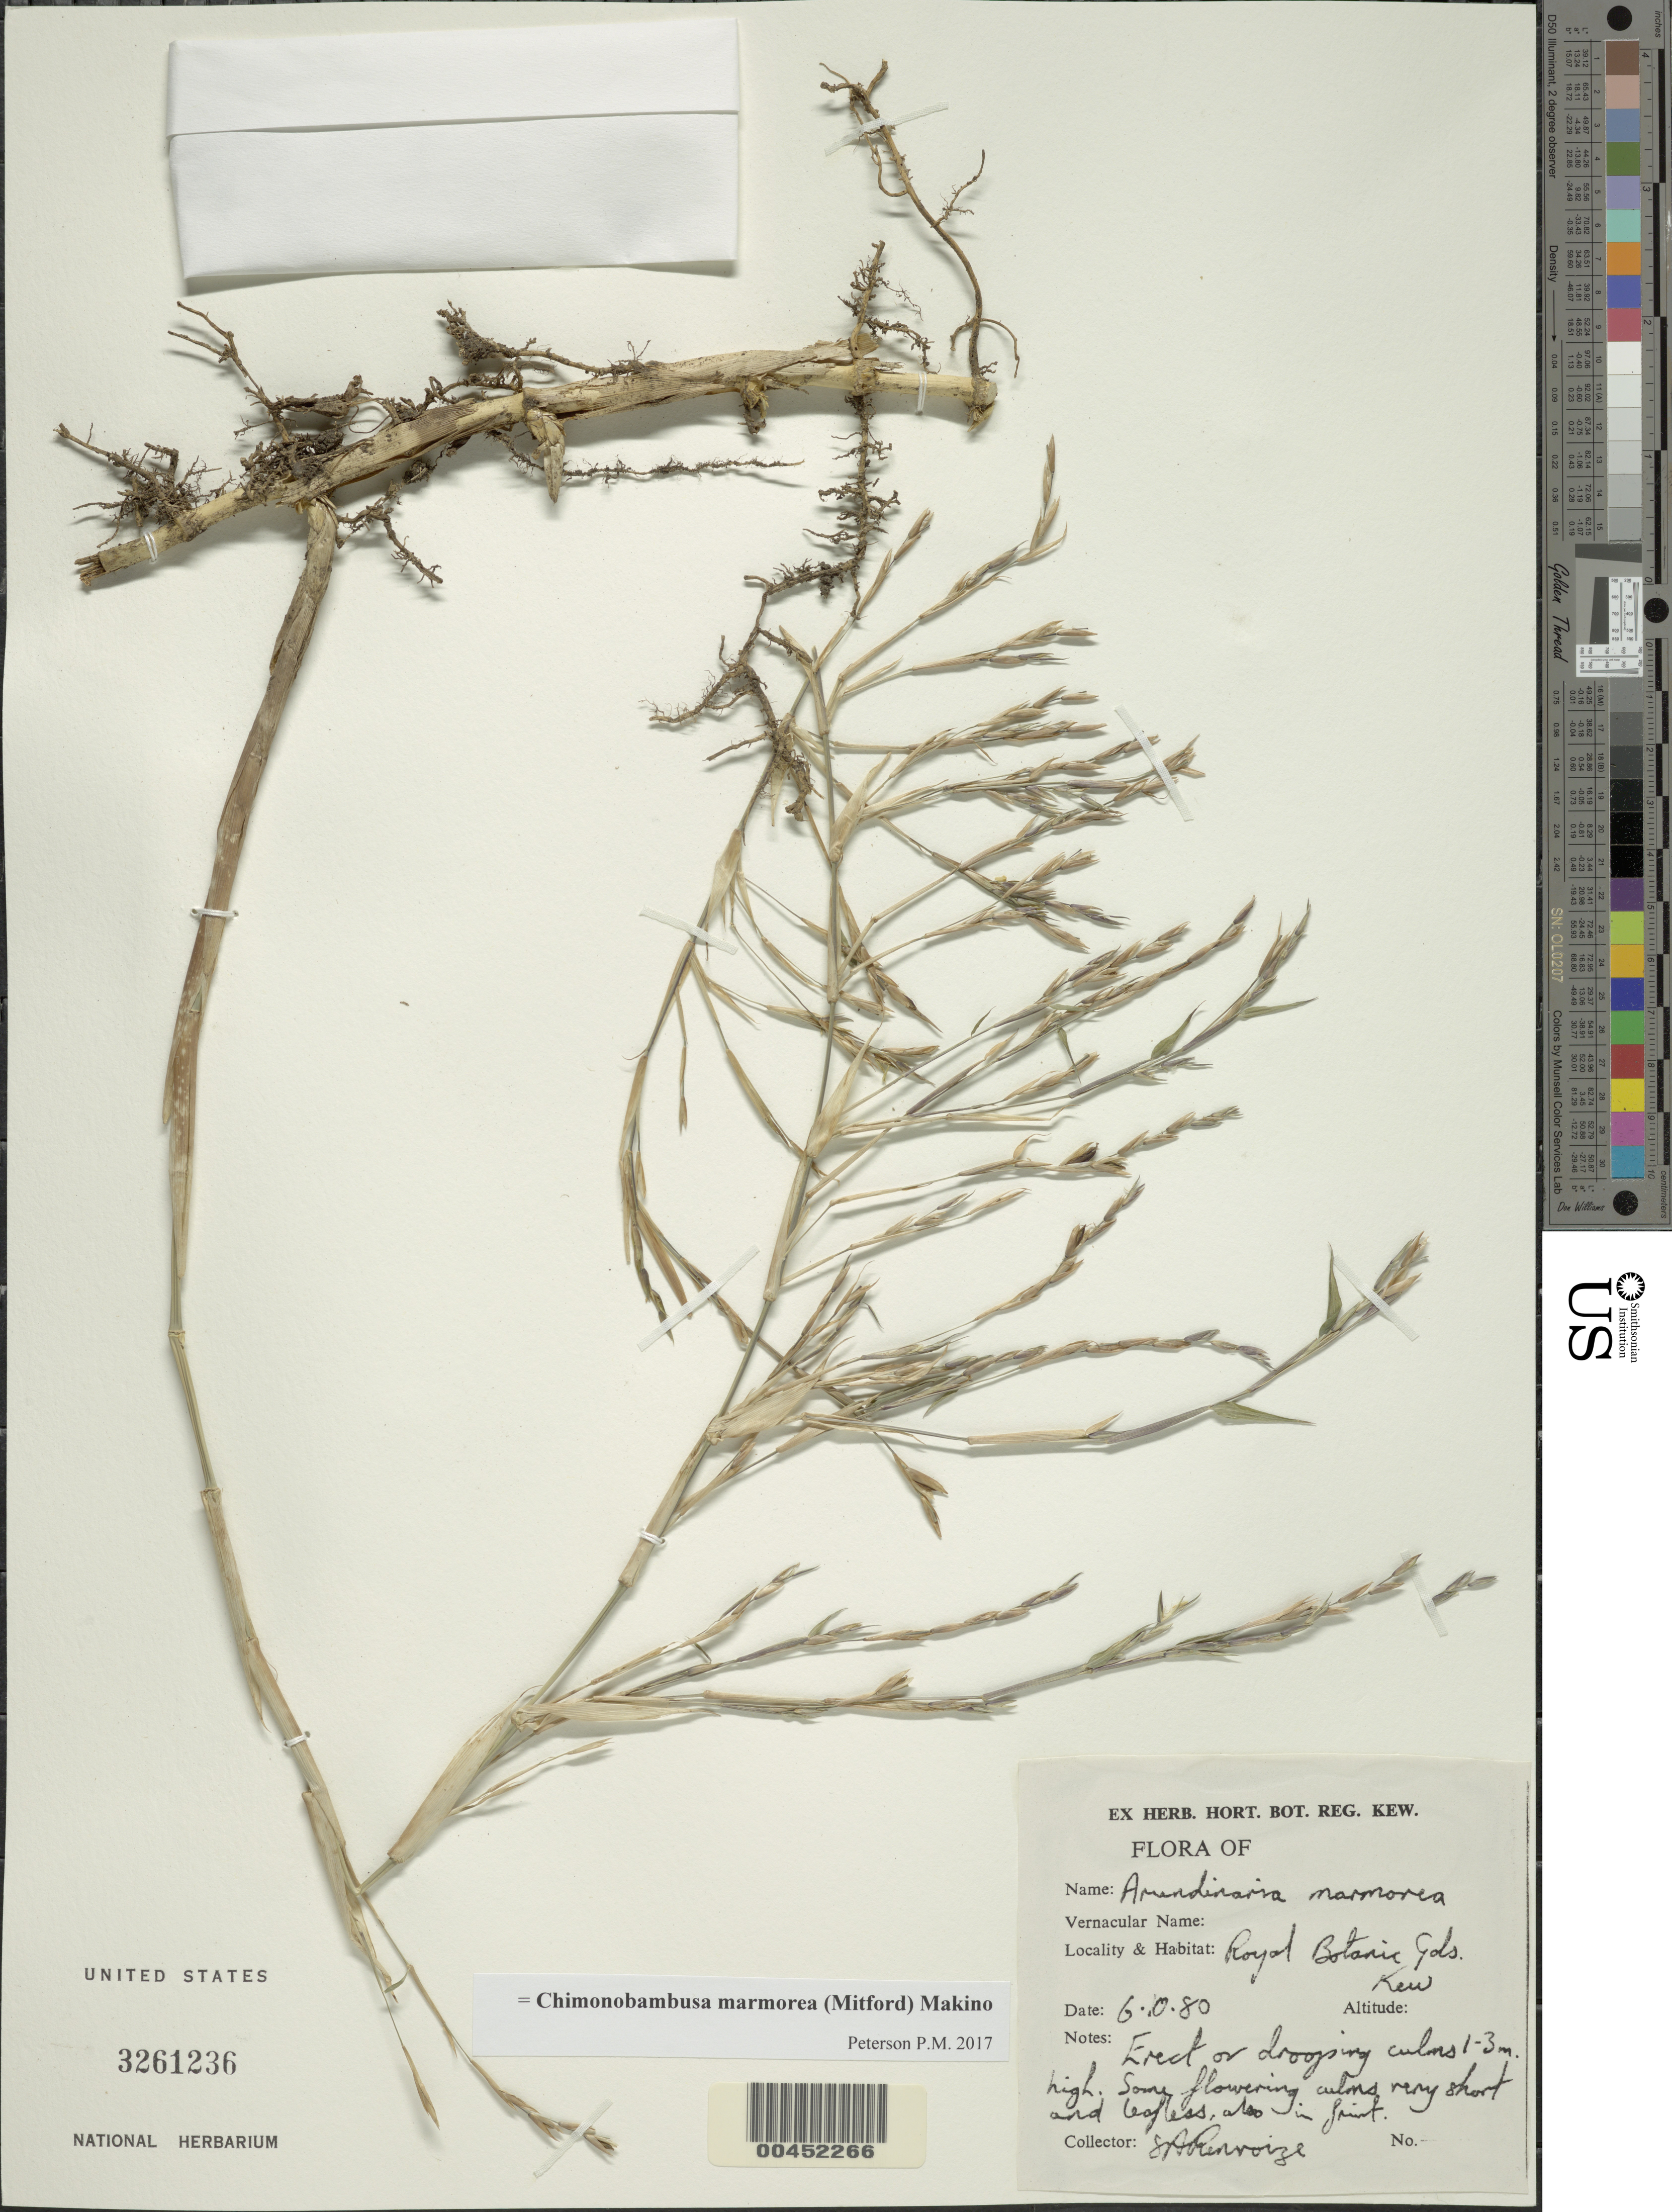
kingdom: Plantae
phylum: Tracheophyta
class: Liliopsida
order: Poales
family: Poaceae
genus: Chimonobambusa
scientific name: Chimonobambusa marmorea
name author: Makino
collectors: S. A. Renvoize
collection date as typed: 06 Oct 1980 or 10 Jun 1980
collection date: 1980-06-10 or 1980-10-06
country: United Kingdom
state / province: England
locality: Royal Botanic Gardens, Kew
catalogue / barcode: US 3261236